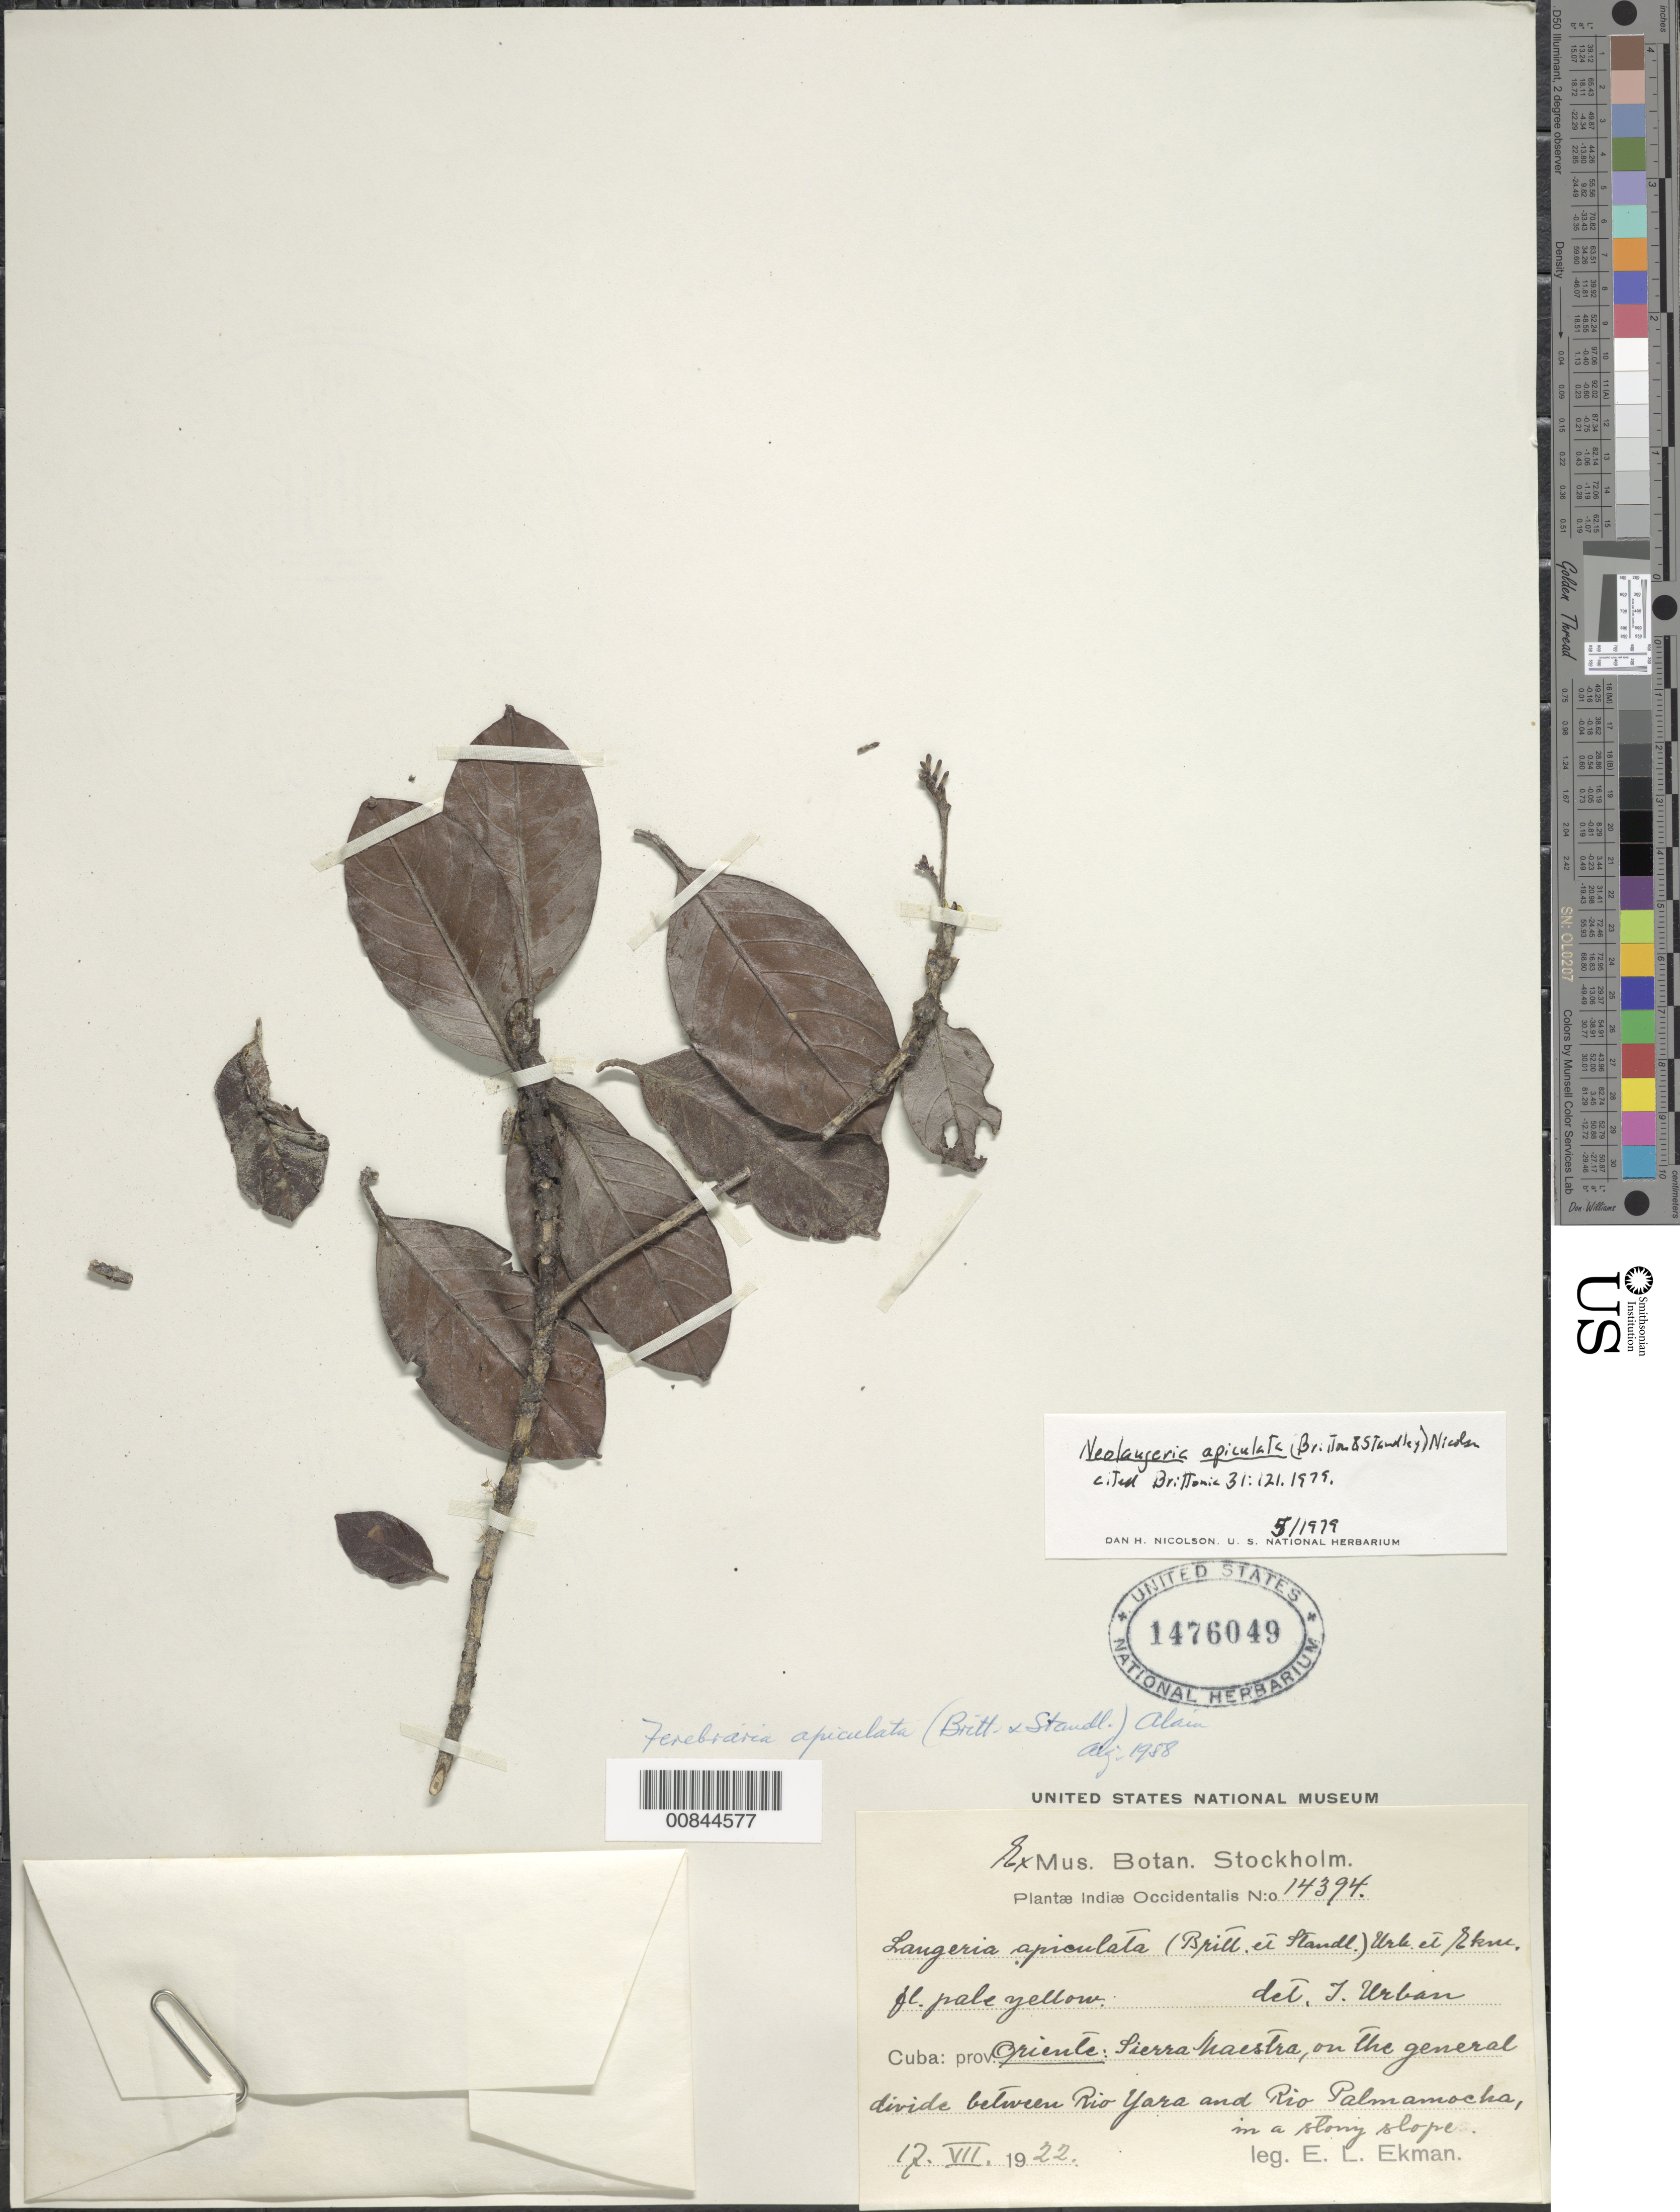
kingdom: Plantae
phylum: Tracheophyta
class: Magnoliopsida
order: Gentianales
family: Rubiaceae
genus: Stenostomum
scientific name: Stenostomum apiculatum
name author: Britton & Standl.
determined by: Liogier, Alain H.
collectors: E. L. Ekman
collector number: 14394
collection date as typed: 17 Jul 1922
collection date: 1922-07-17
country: Cuba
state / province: Oriente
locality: Sierra Maestra, on general divide between Rio Yara and Rio Palmamocha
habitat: Stony slope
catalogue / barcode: US 1476049